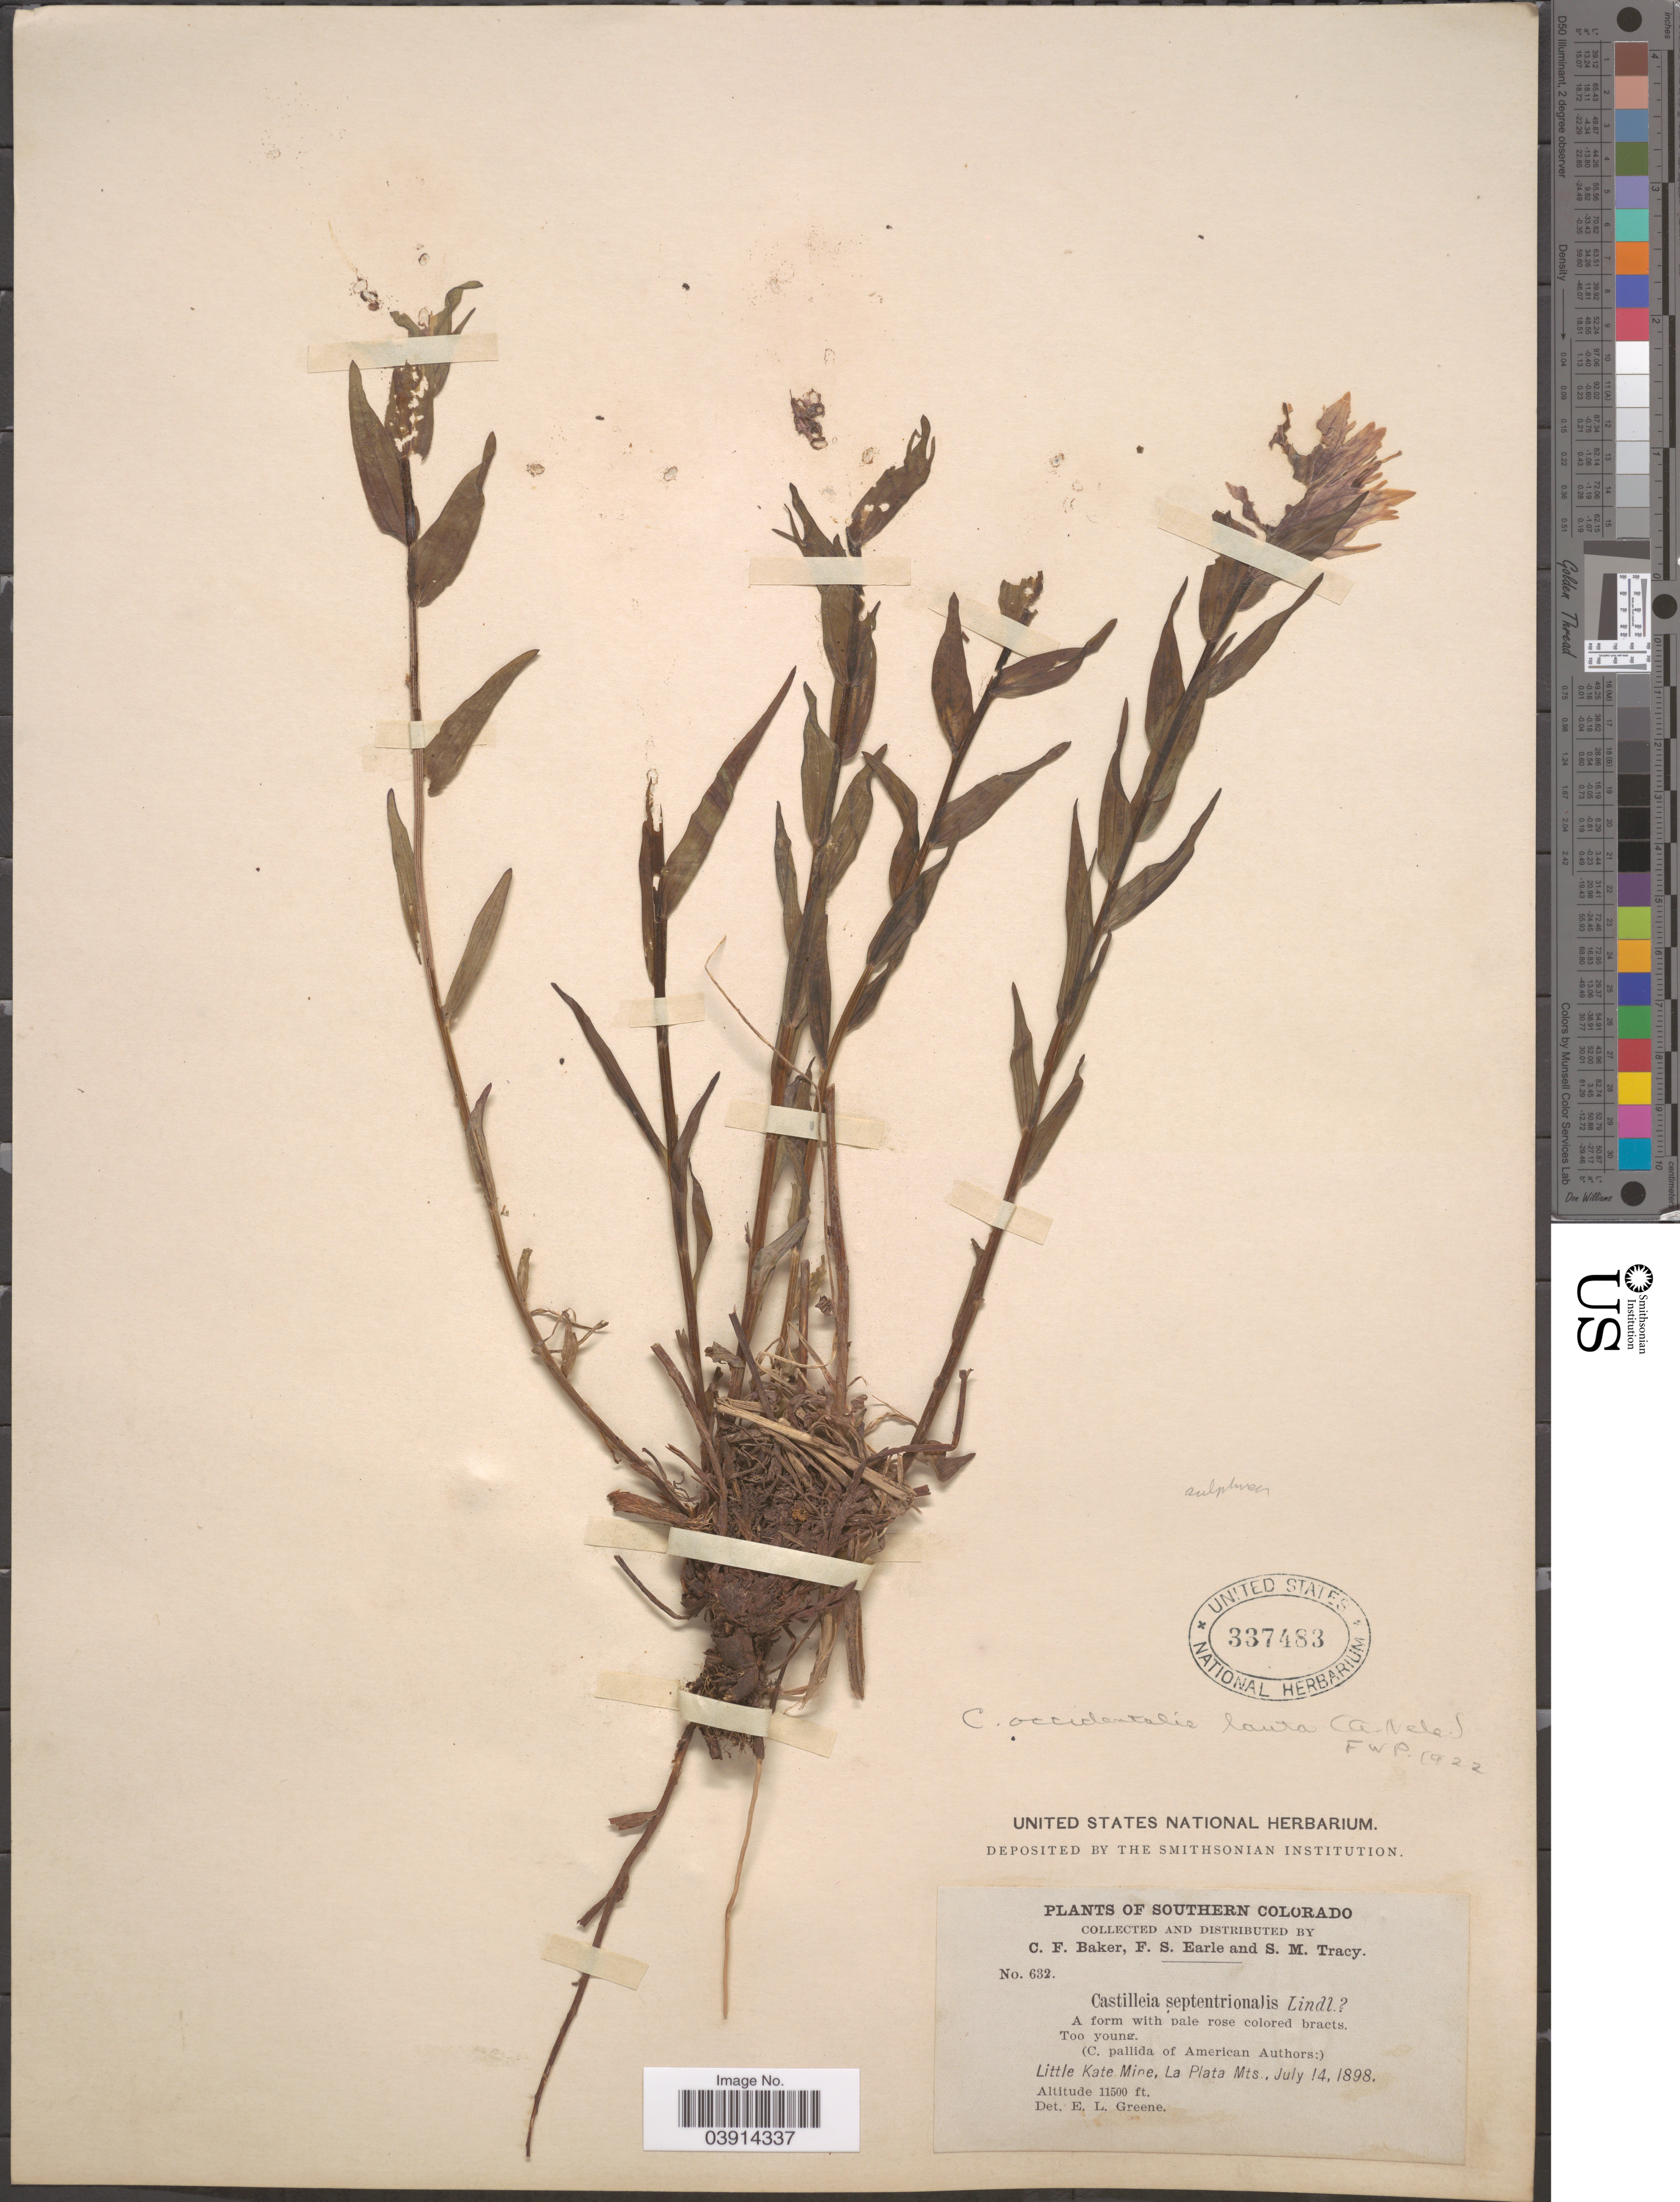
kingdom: Plantae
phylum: Tracheophyta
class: Magnoliopsida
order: Lamiales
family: Orobanchaceae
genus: Castilleja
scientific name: Castilleja sulphurea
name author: Rydb.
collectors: C. F. Baker, F. S. Earle & S. M. Tracy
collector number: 632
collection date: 1898-07-14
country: United States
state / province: Colorado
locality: Southern Colorado. Little Kate Mine, La Plata Mts.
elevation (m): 3505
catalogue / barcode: US 337483